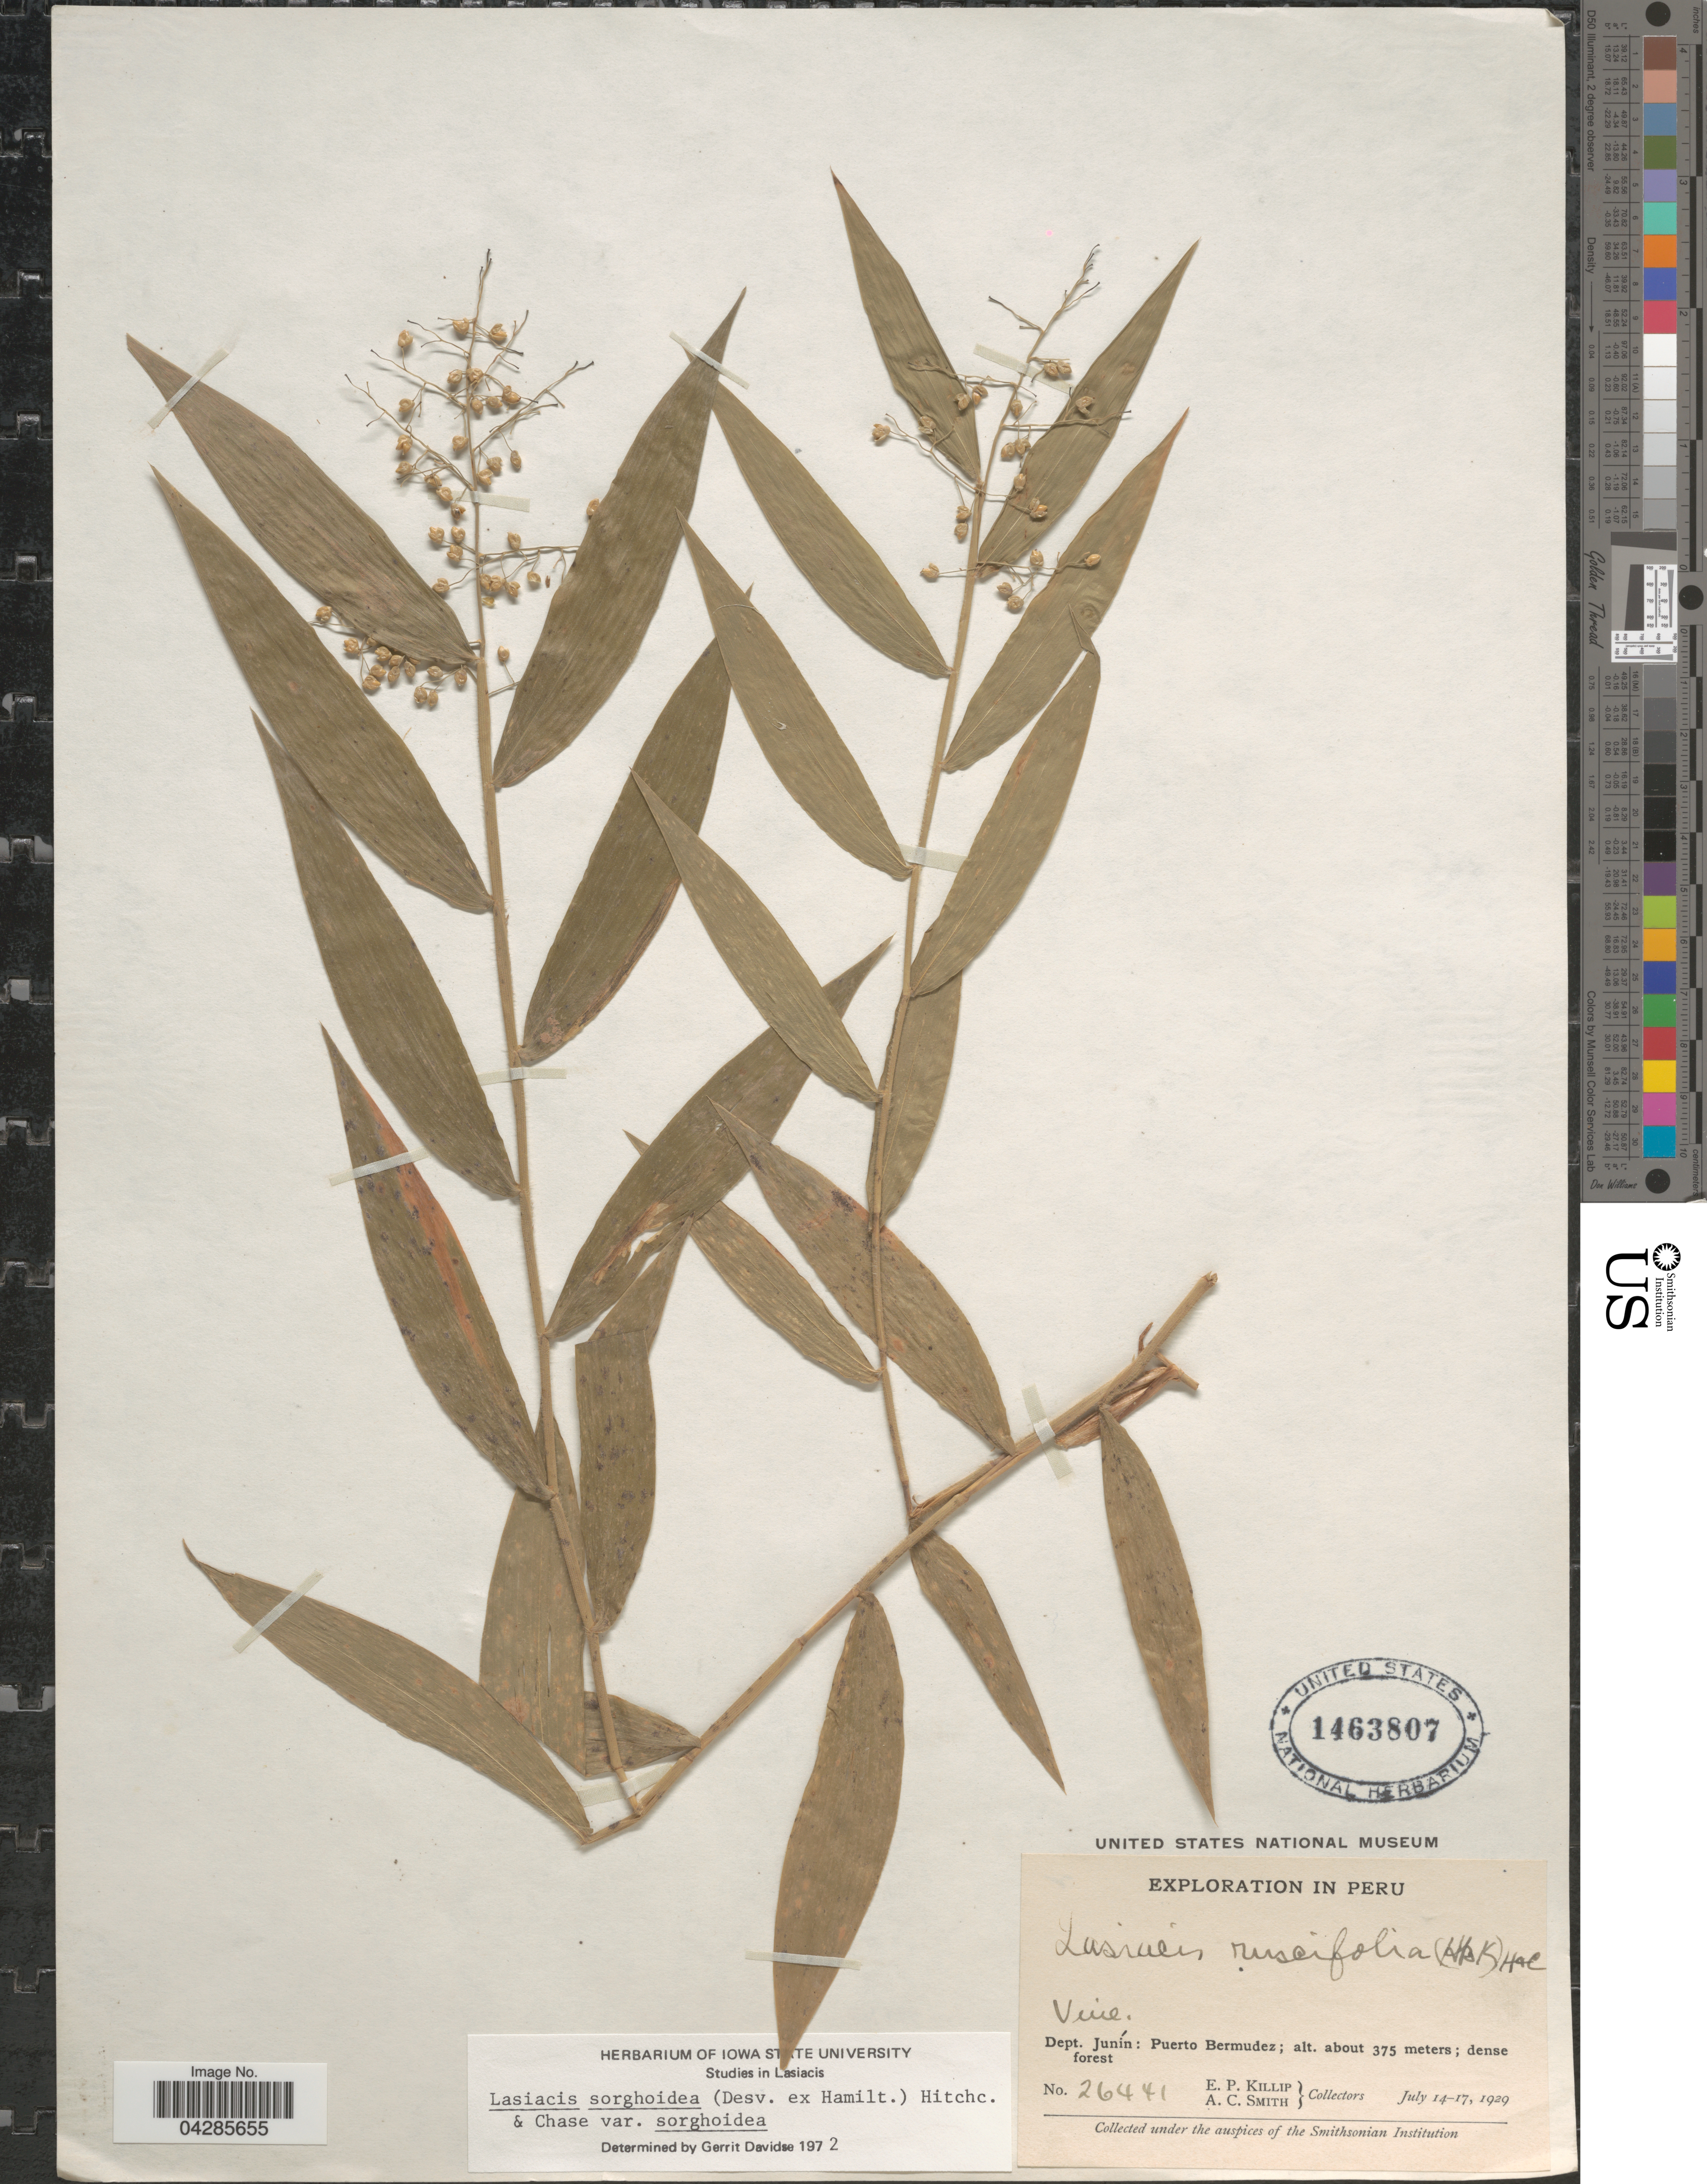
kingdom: Plantae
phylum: Tracheophyta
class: Liliopsida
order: Poales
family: Poaceae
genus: Lasiacis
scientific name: Lasiacis sorghoidea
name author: (Desv. ex Ham.) Hitchc. & Chase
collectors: E. P. Killip & A. C. Smith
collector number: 26441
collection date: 1929-07-14/1929-07-17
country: Peru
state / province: Junín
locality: Exploration in Peru. Dept. Junín: Puerto Bermudez.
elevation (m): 375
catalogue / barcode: US 1463807